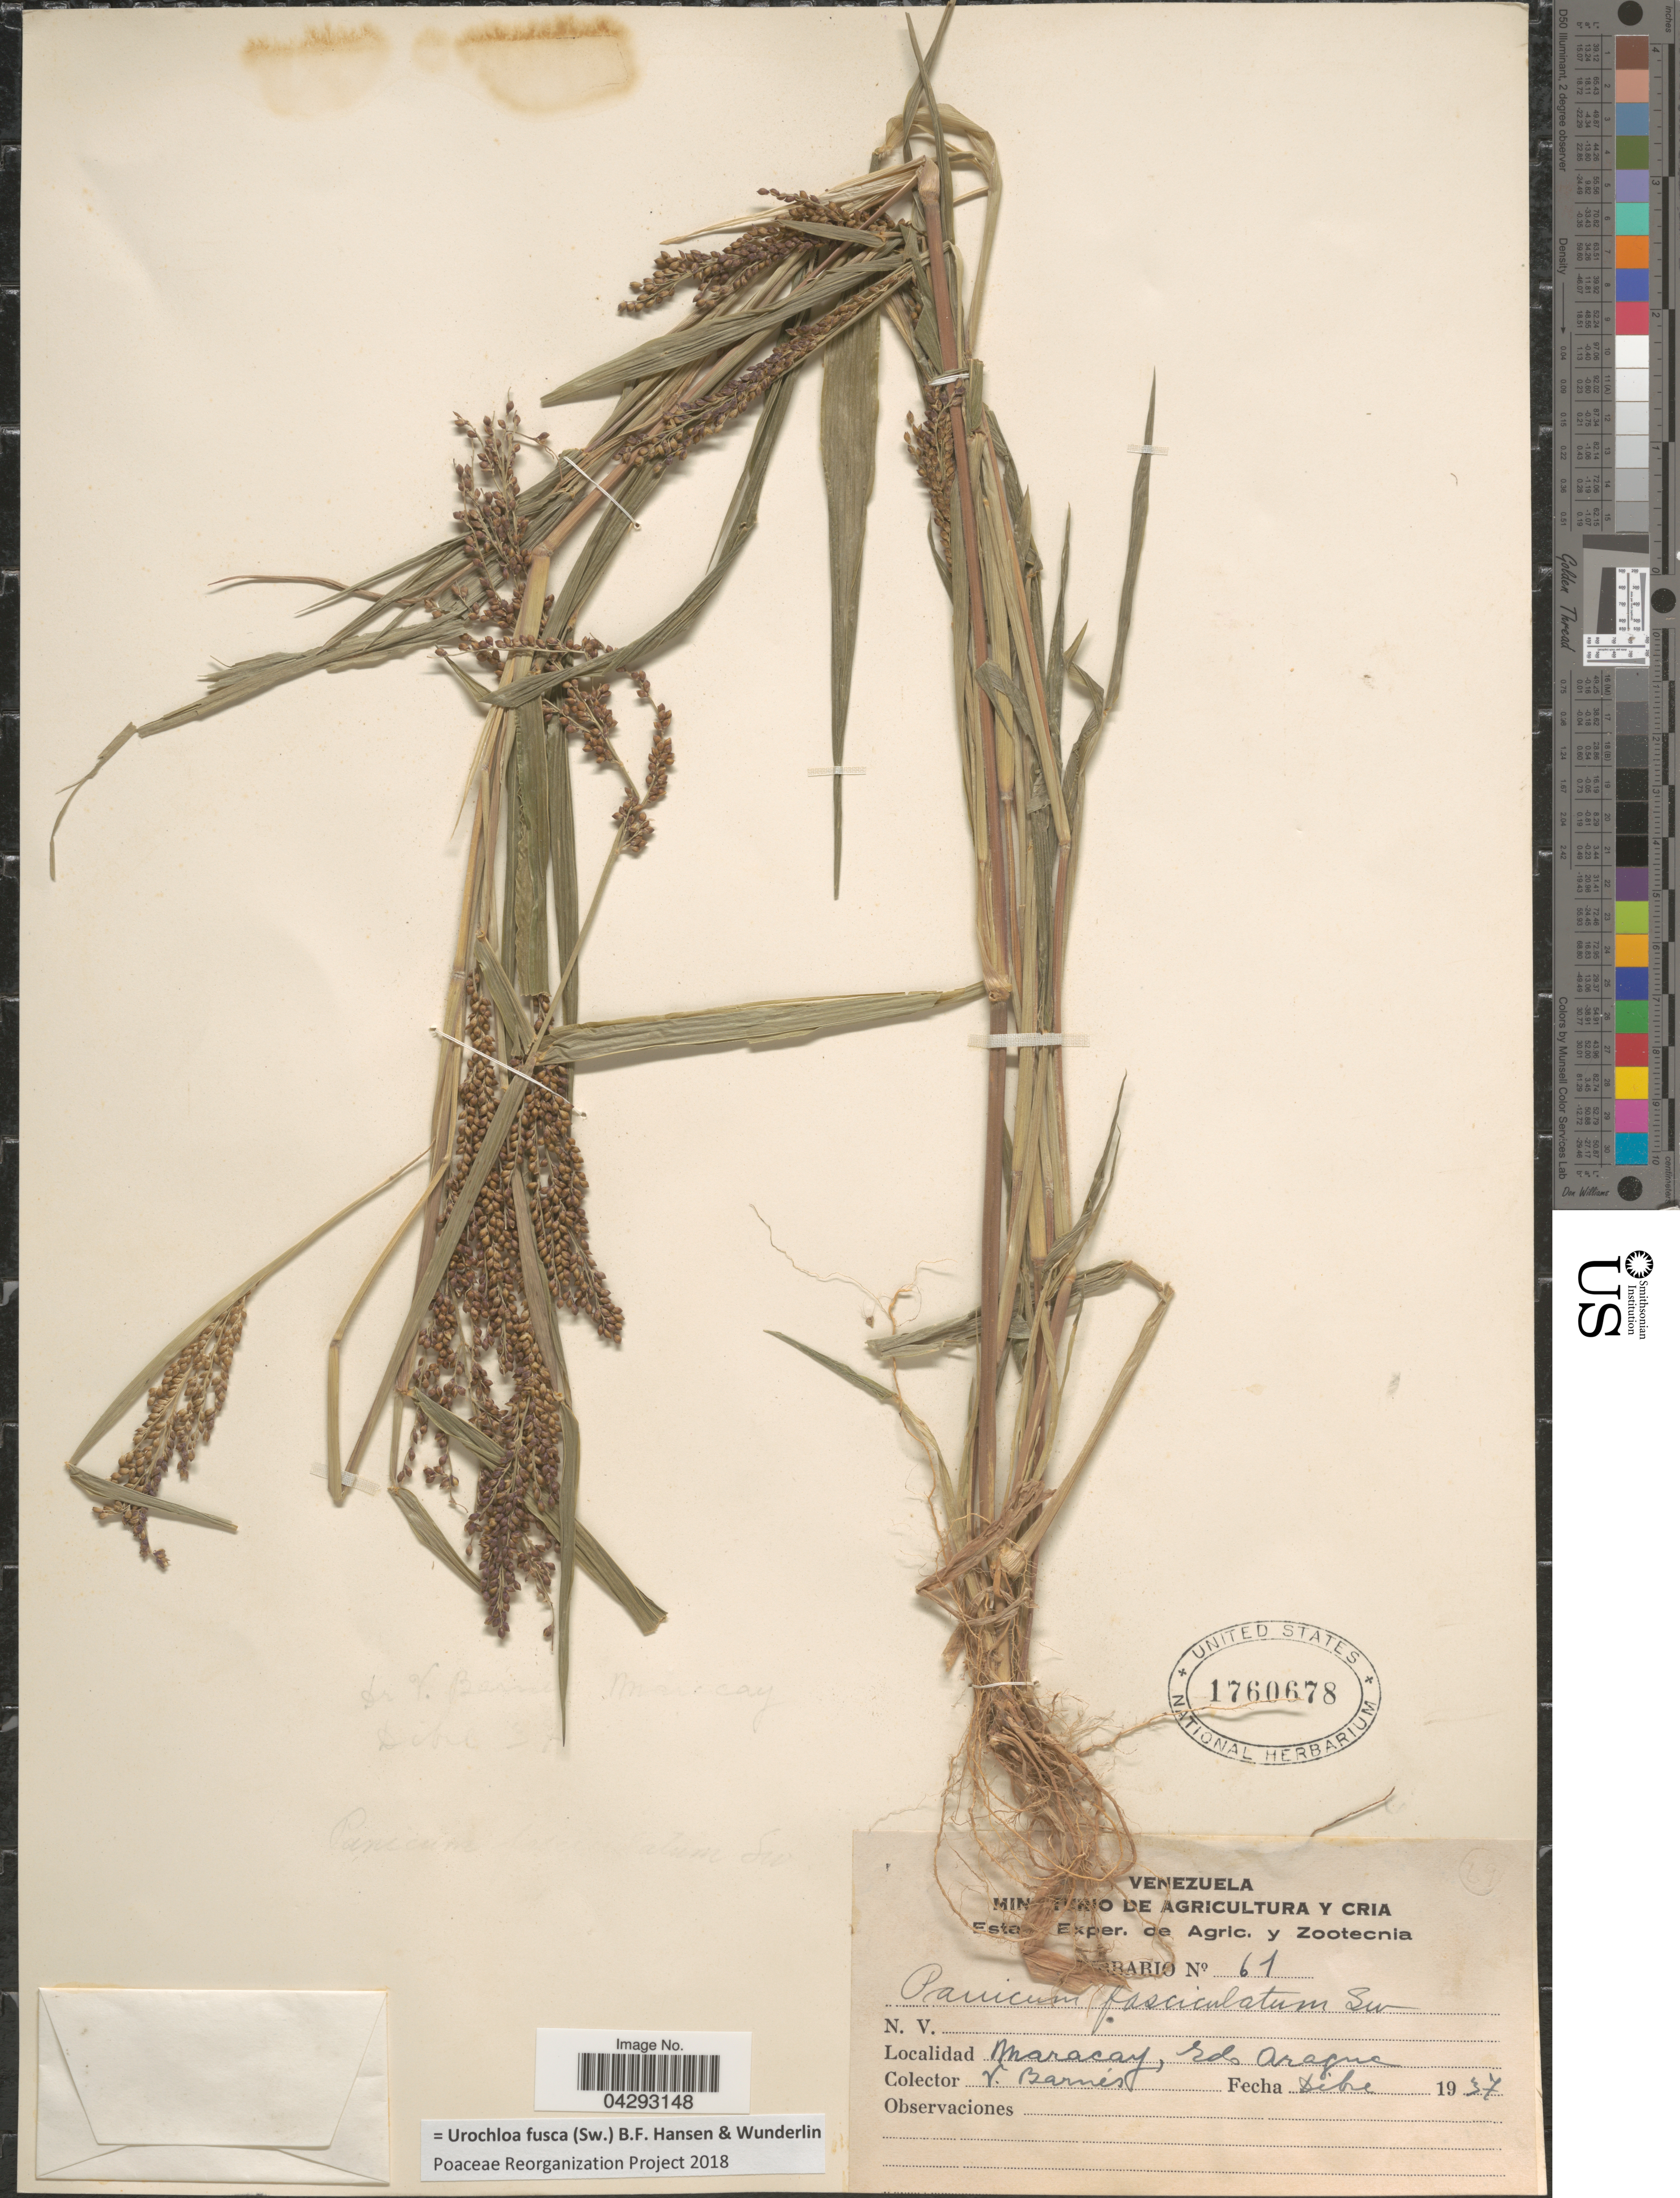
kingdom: Plantae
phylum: Tracheophyta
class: Liliopsida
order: Poales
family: Poaceae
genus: Urochloa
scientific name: Urochloa fusca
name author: (Sw.) B.F. Hansen & Wunderlin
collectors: V. Barnes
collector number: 61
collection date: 1937-12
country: Venezuela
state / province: Aragua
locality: Maracay, Edo Aragua.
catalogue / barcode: US 1760678